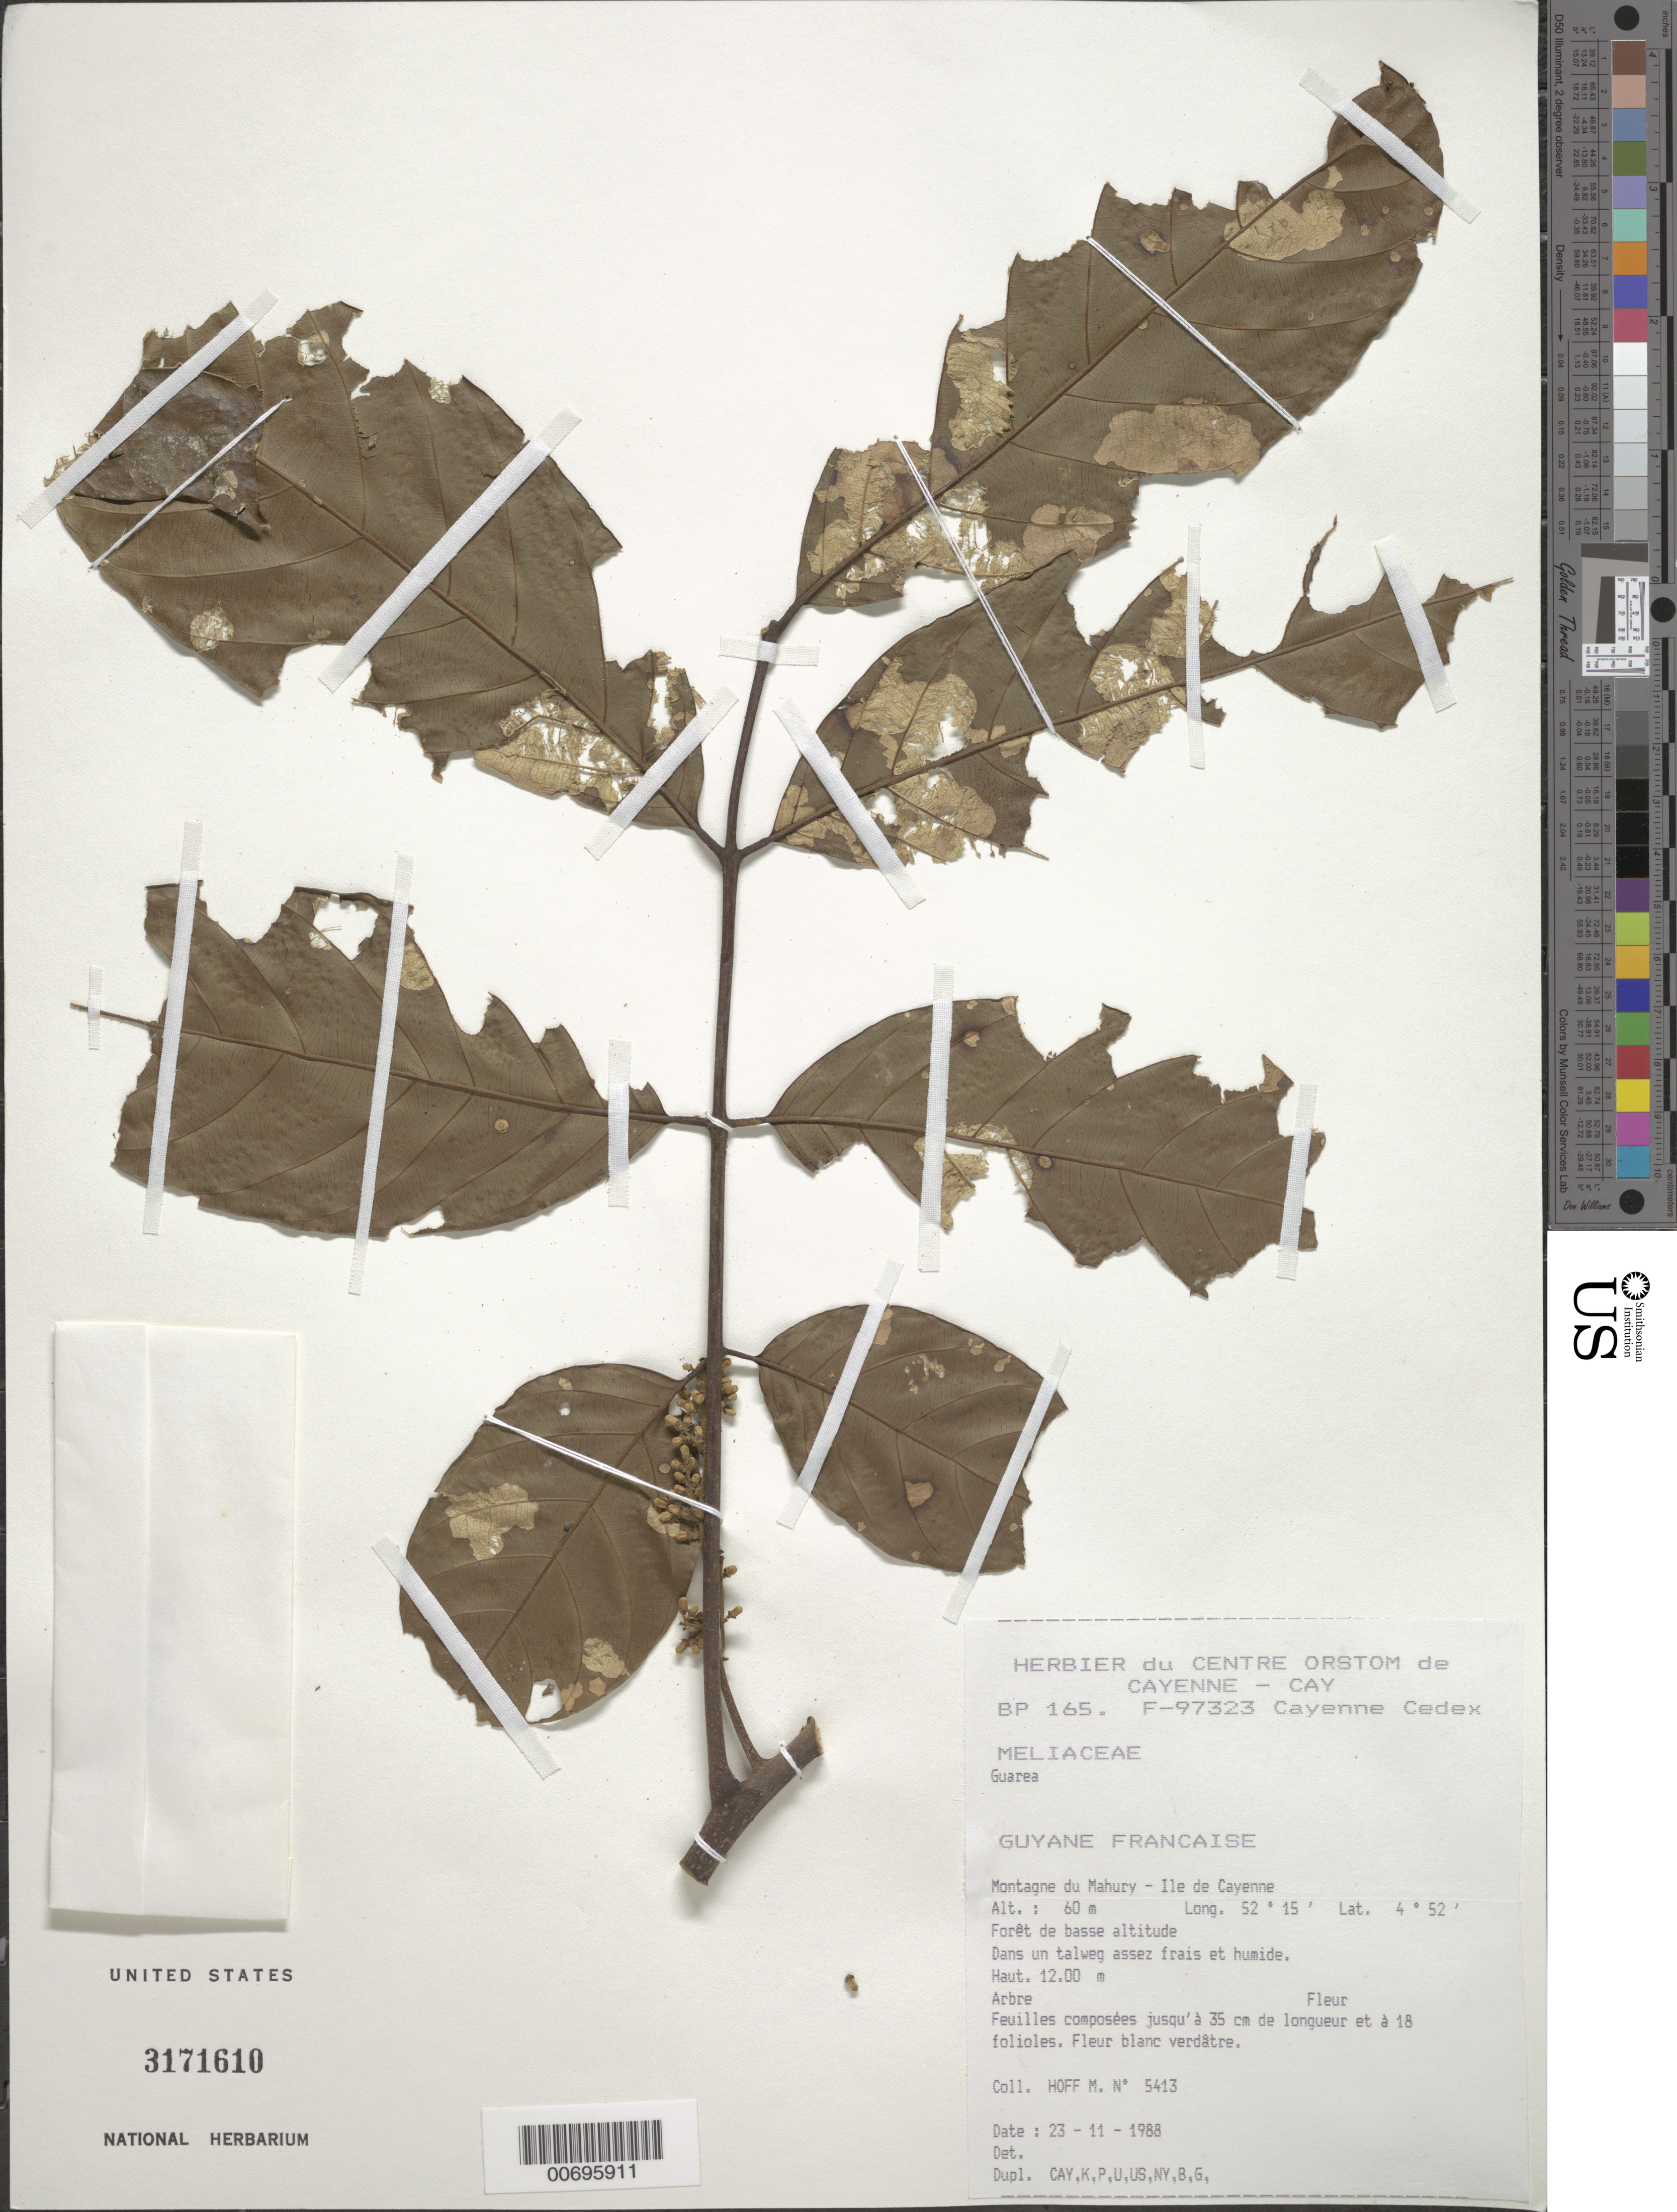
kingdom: Plantae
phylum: Tracheophyta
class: Magnoliopsida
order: Sapindales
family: Meliaceae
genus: Guarea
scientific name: Guarea sp.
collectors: M. Hoff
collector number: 5413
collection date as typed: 23-Nov-88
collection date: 1988-11-23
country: French Guiana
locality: Montagne de Mahury, Ile de Cayenne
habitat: Low forest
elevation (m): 60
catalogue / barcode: US 3171610